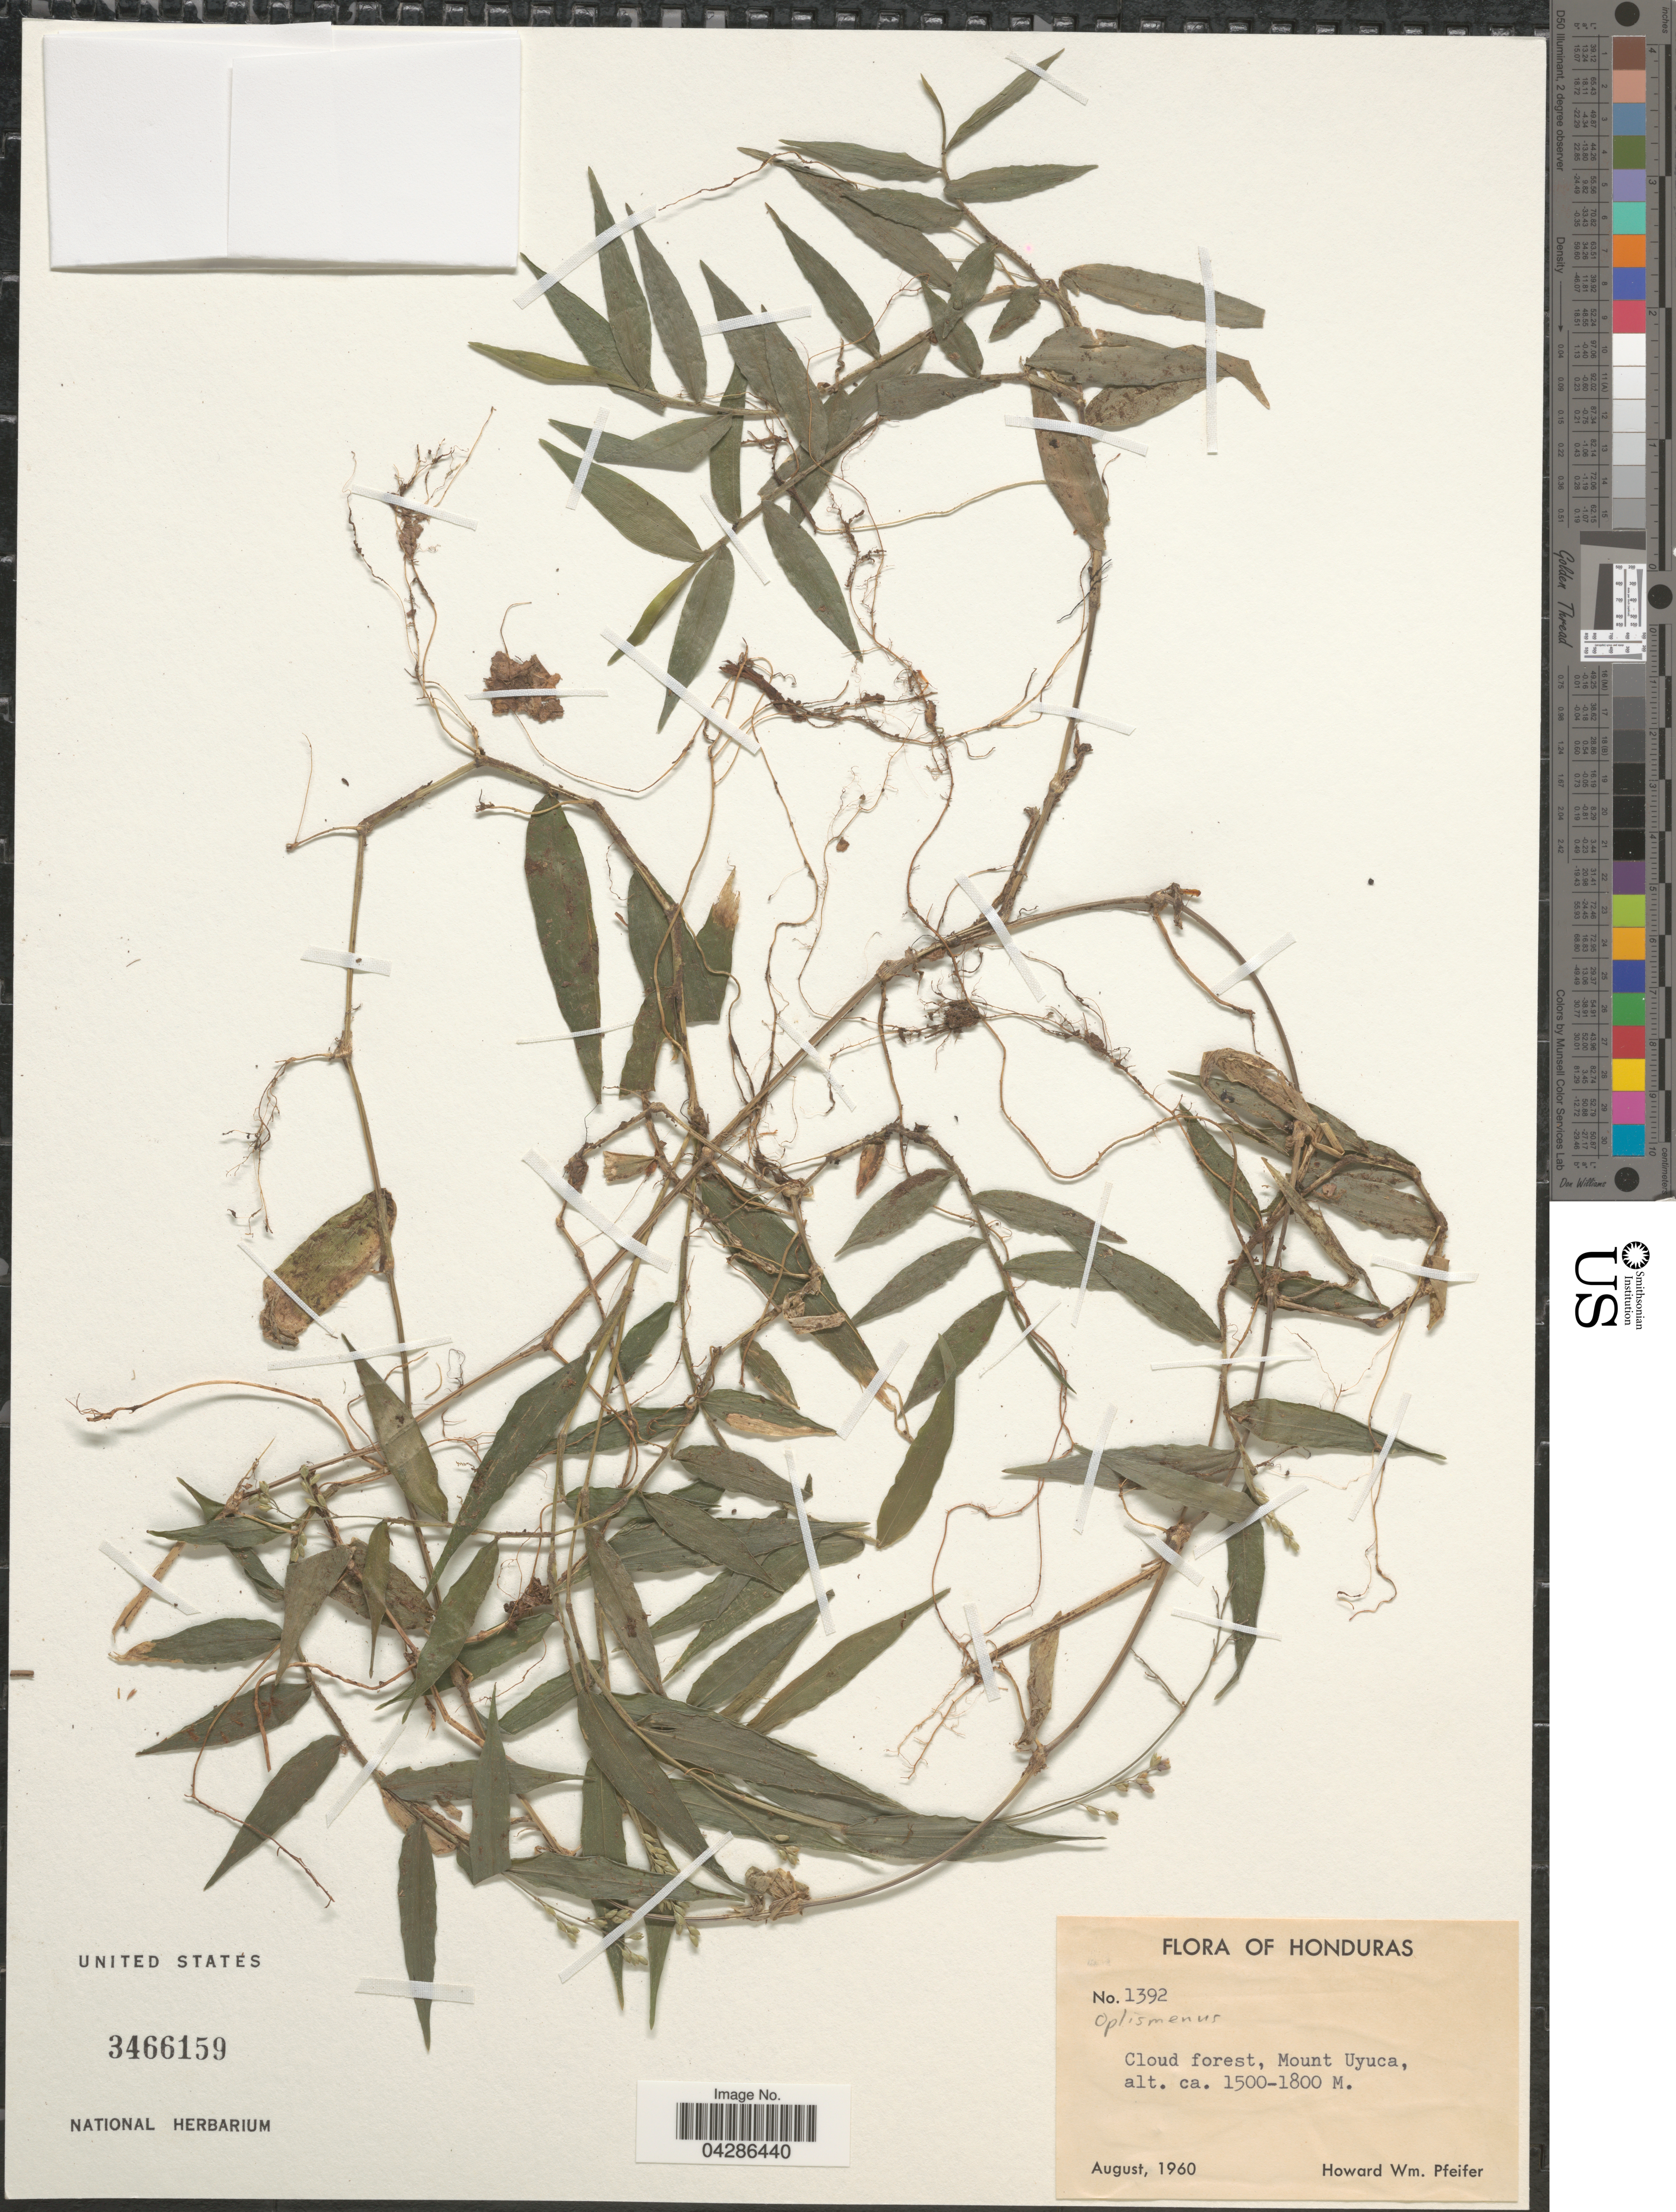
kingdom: Plantae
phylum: Tracheophyta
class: Liliopsida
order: Poales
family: Poaceae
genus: Oplismenus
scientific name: Oplismenus sp.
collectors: H. W. Pfeifer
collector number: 1392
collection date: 1960-08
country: Honduras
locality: Cloud forest, Mount Uyuca.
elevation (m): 1500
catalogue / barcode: US 3466159